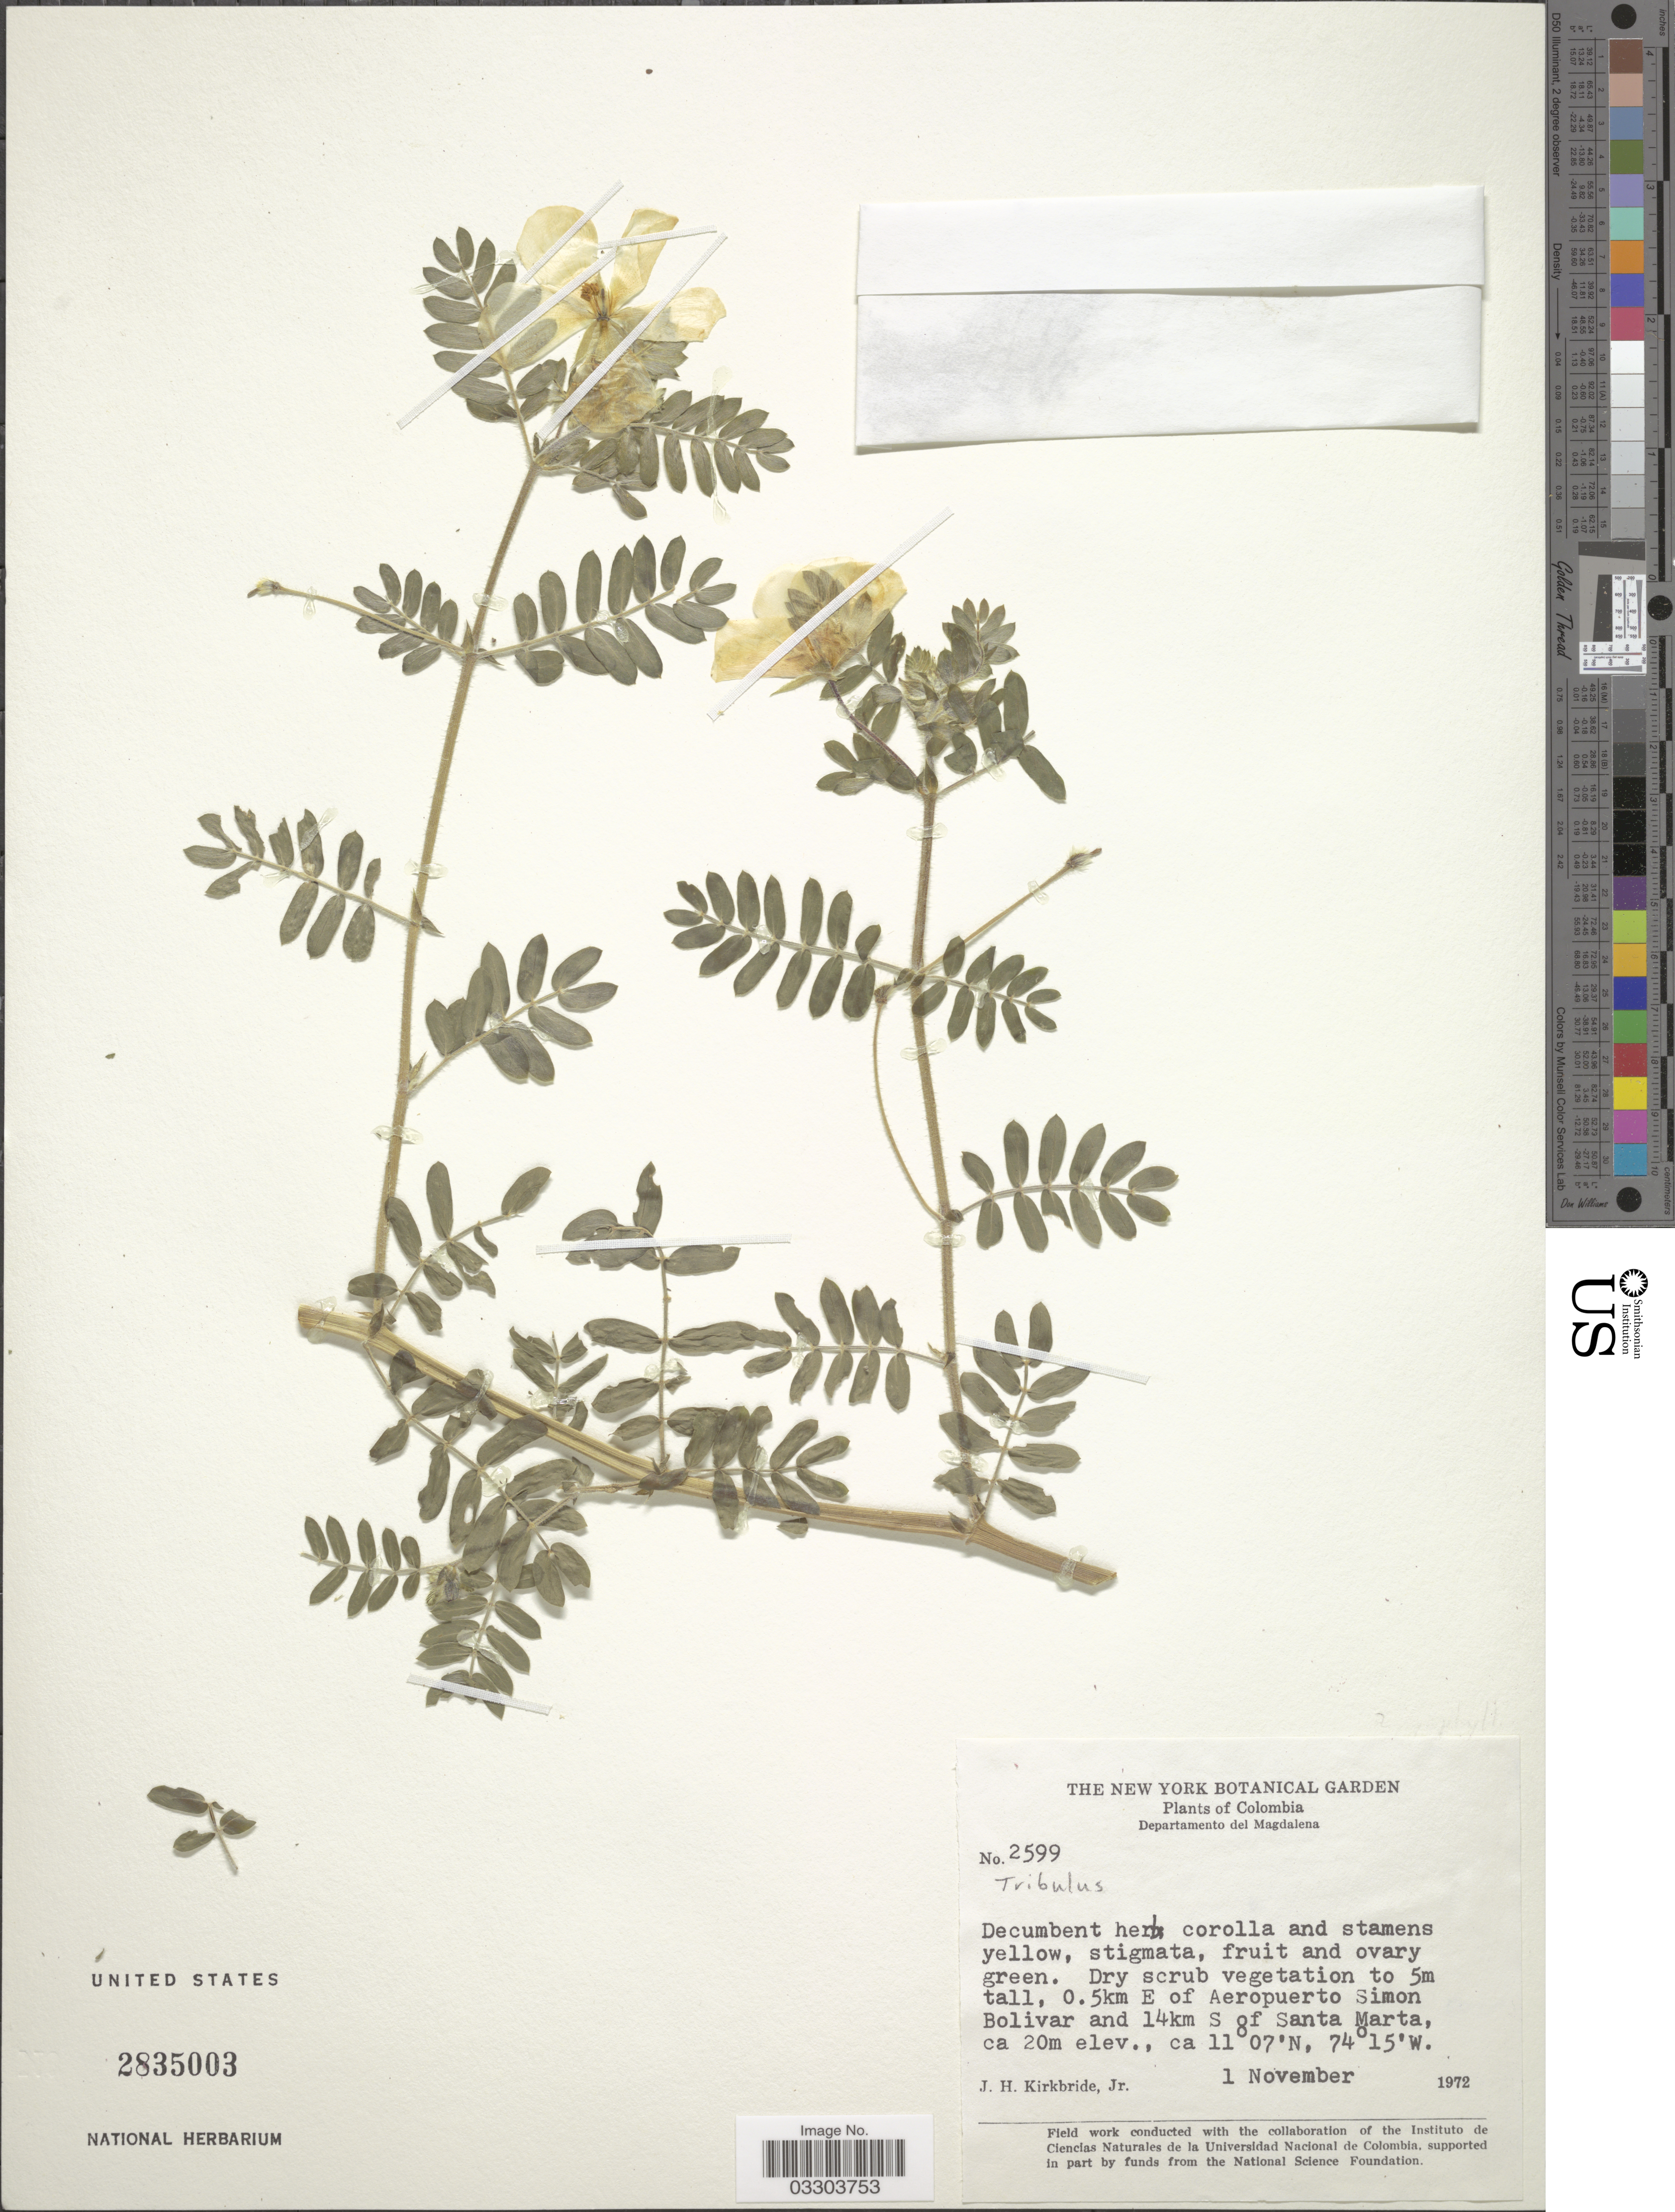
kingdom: Plantae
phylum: Tracheophyta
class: Magnoliopsida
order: Zygophyllales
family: Zygophyllaceae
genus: Tribulus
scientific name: Tribulus sp.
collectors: J. H. Kirkbride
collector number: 2599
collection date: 1972-11-01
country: Colombia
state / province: Magdalena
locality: Departamento del Magdalena. 0.5km E of Aeropuerto Simon Bolivar and 14 km S of Santa Marta.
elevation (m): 20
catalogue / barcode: US 2835003